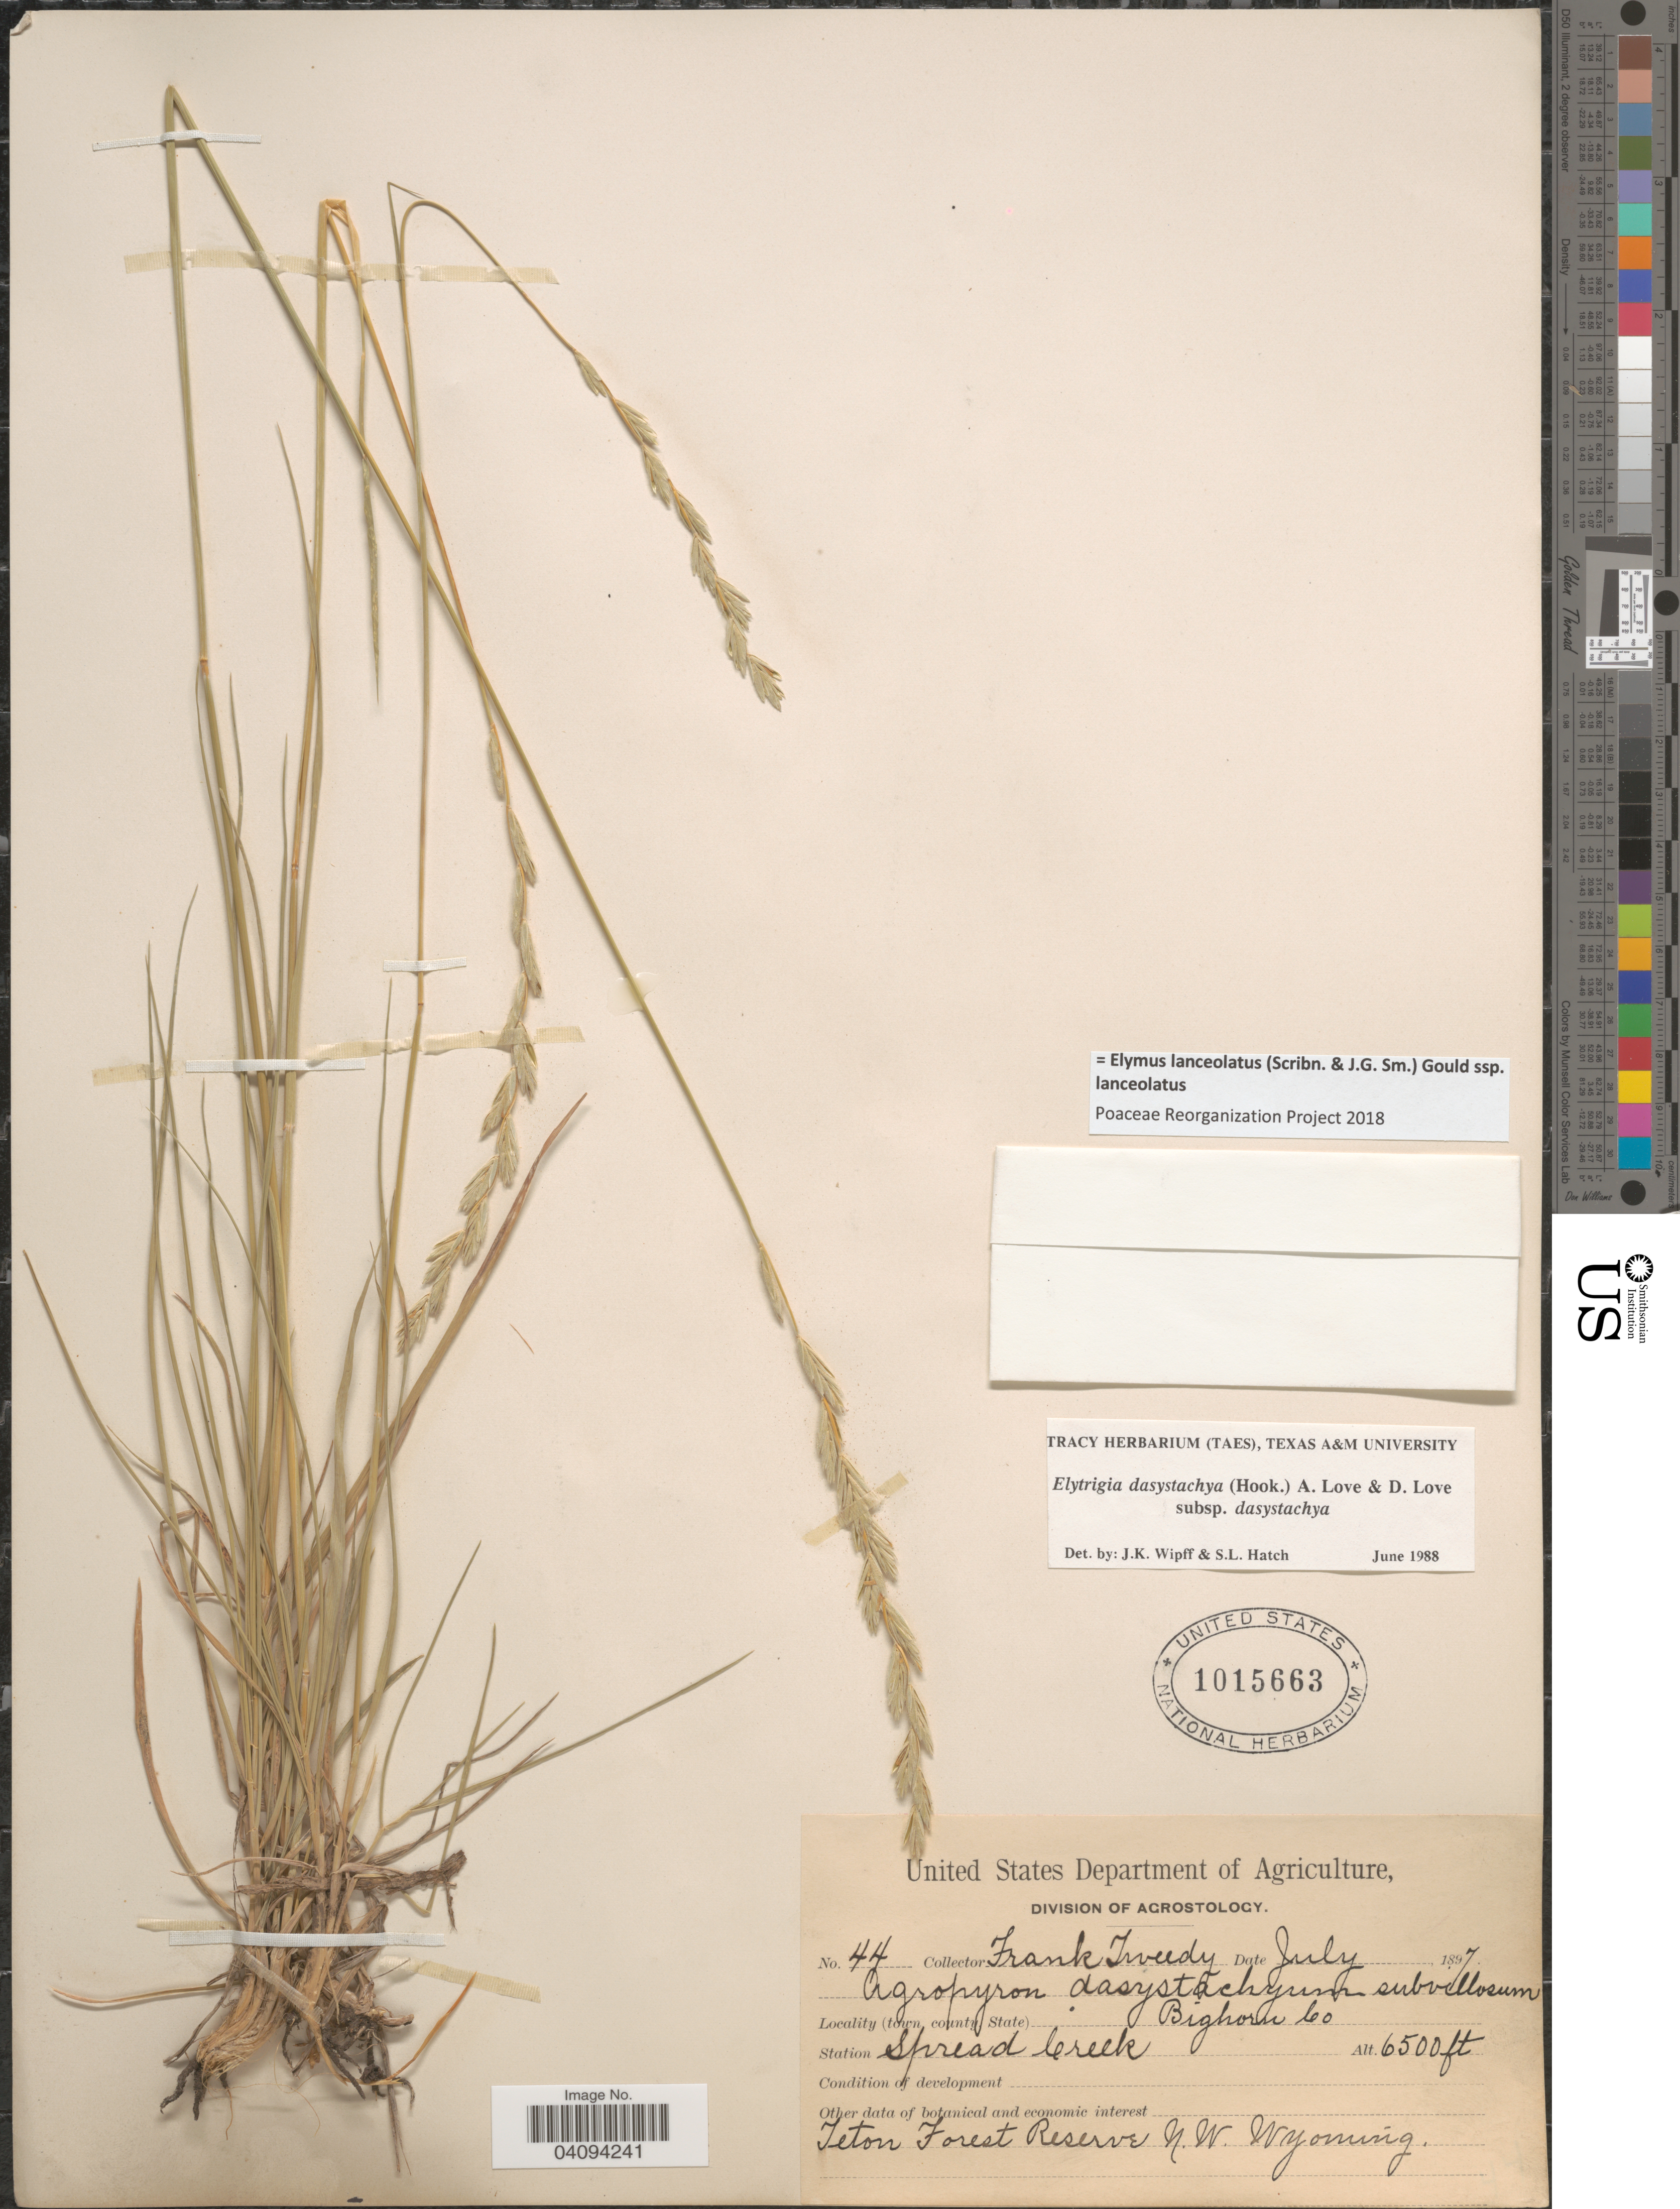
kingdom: Plantae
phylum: Tracheophyta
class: Liliopsida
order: Poales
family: Poaceae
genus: Elymus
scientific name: Elymus lanceolatus subsp. lanceolatus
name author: (Scribn. & J.G. Sm.) Gould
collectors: F. Tweedy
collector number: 44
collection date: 1897-07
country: United States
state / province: Wyoming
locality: Bighorn Co. Spread Creek. Teton Forest Reserve N.W. Wyoming.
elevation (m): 1981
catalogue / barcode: US 1015663